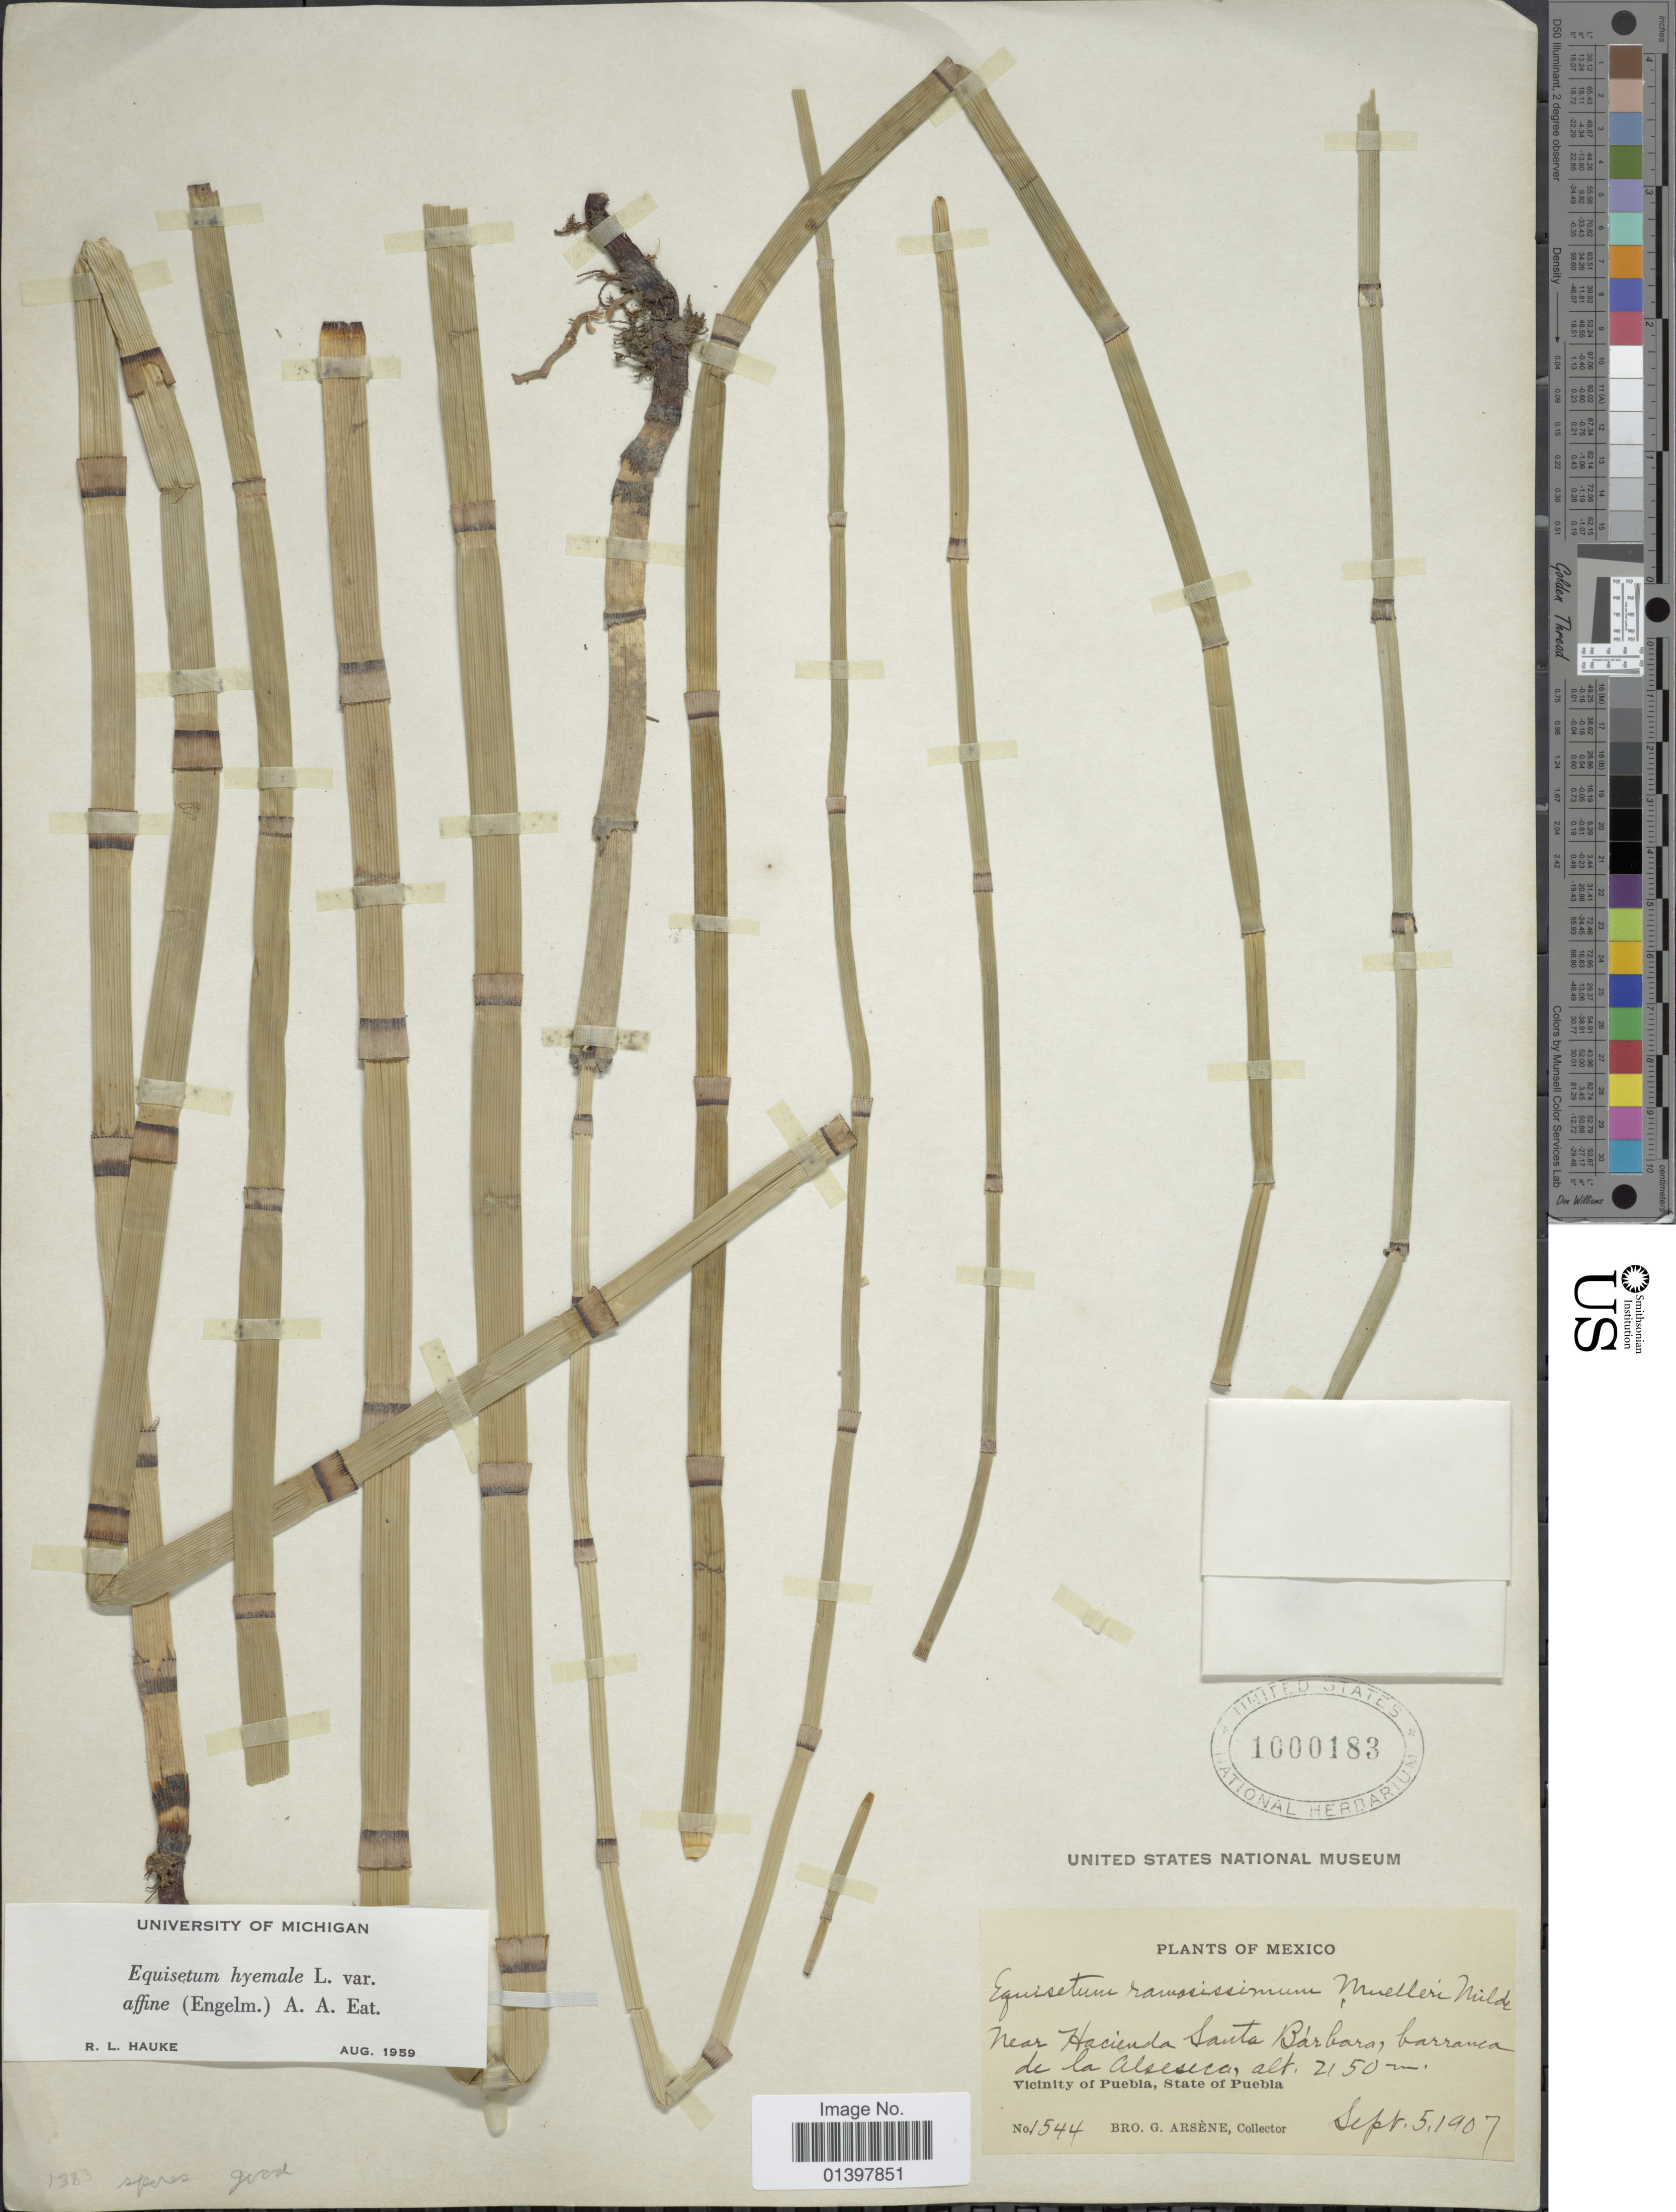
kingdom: Plantae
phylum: Tracheophyta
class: Polypodiopsida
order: Equisetales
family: Equisetaceae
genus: Equisetum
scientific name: Equisetum hyemale var. affine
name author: (Engelm.) A.A. Eaton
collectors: Bro. G. Arsène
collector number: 1544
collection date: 1907-09-05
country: Mexico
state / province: Puebla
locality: Near Hacienda Sata Barbara, Barranca de la Alseseca, Vicinity of Puebla, State of Puebla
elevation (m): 2150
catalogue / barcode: US 1000183